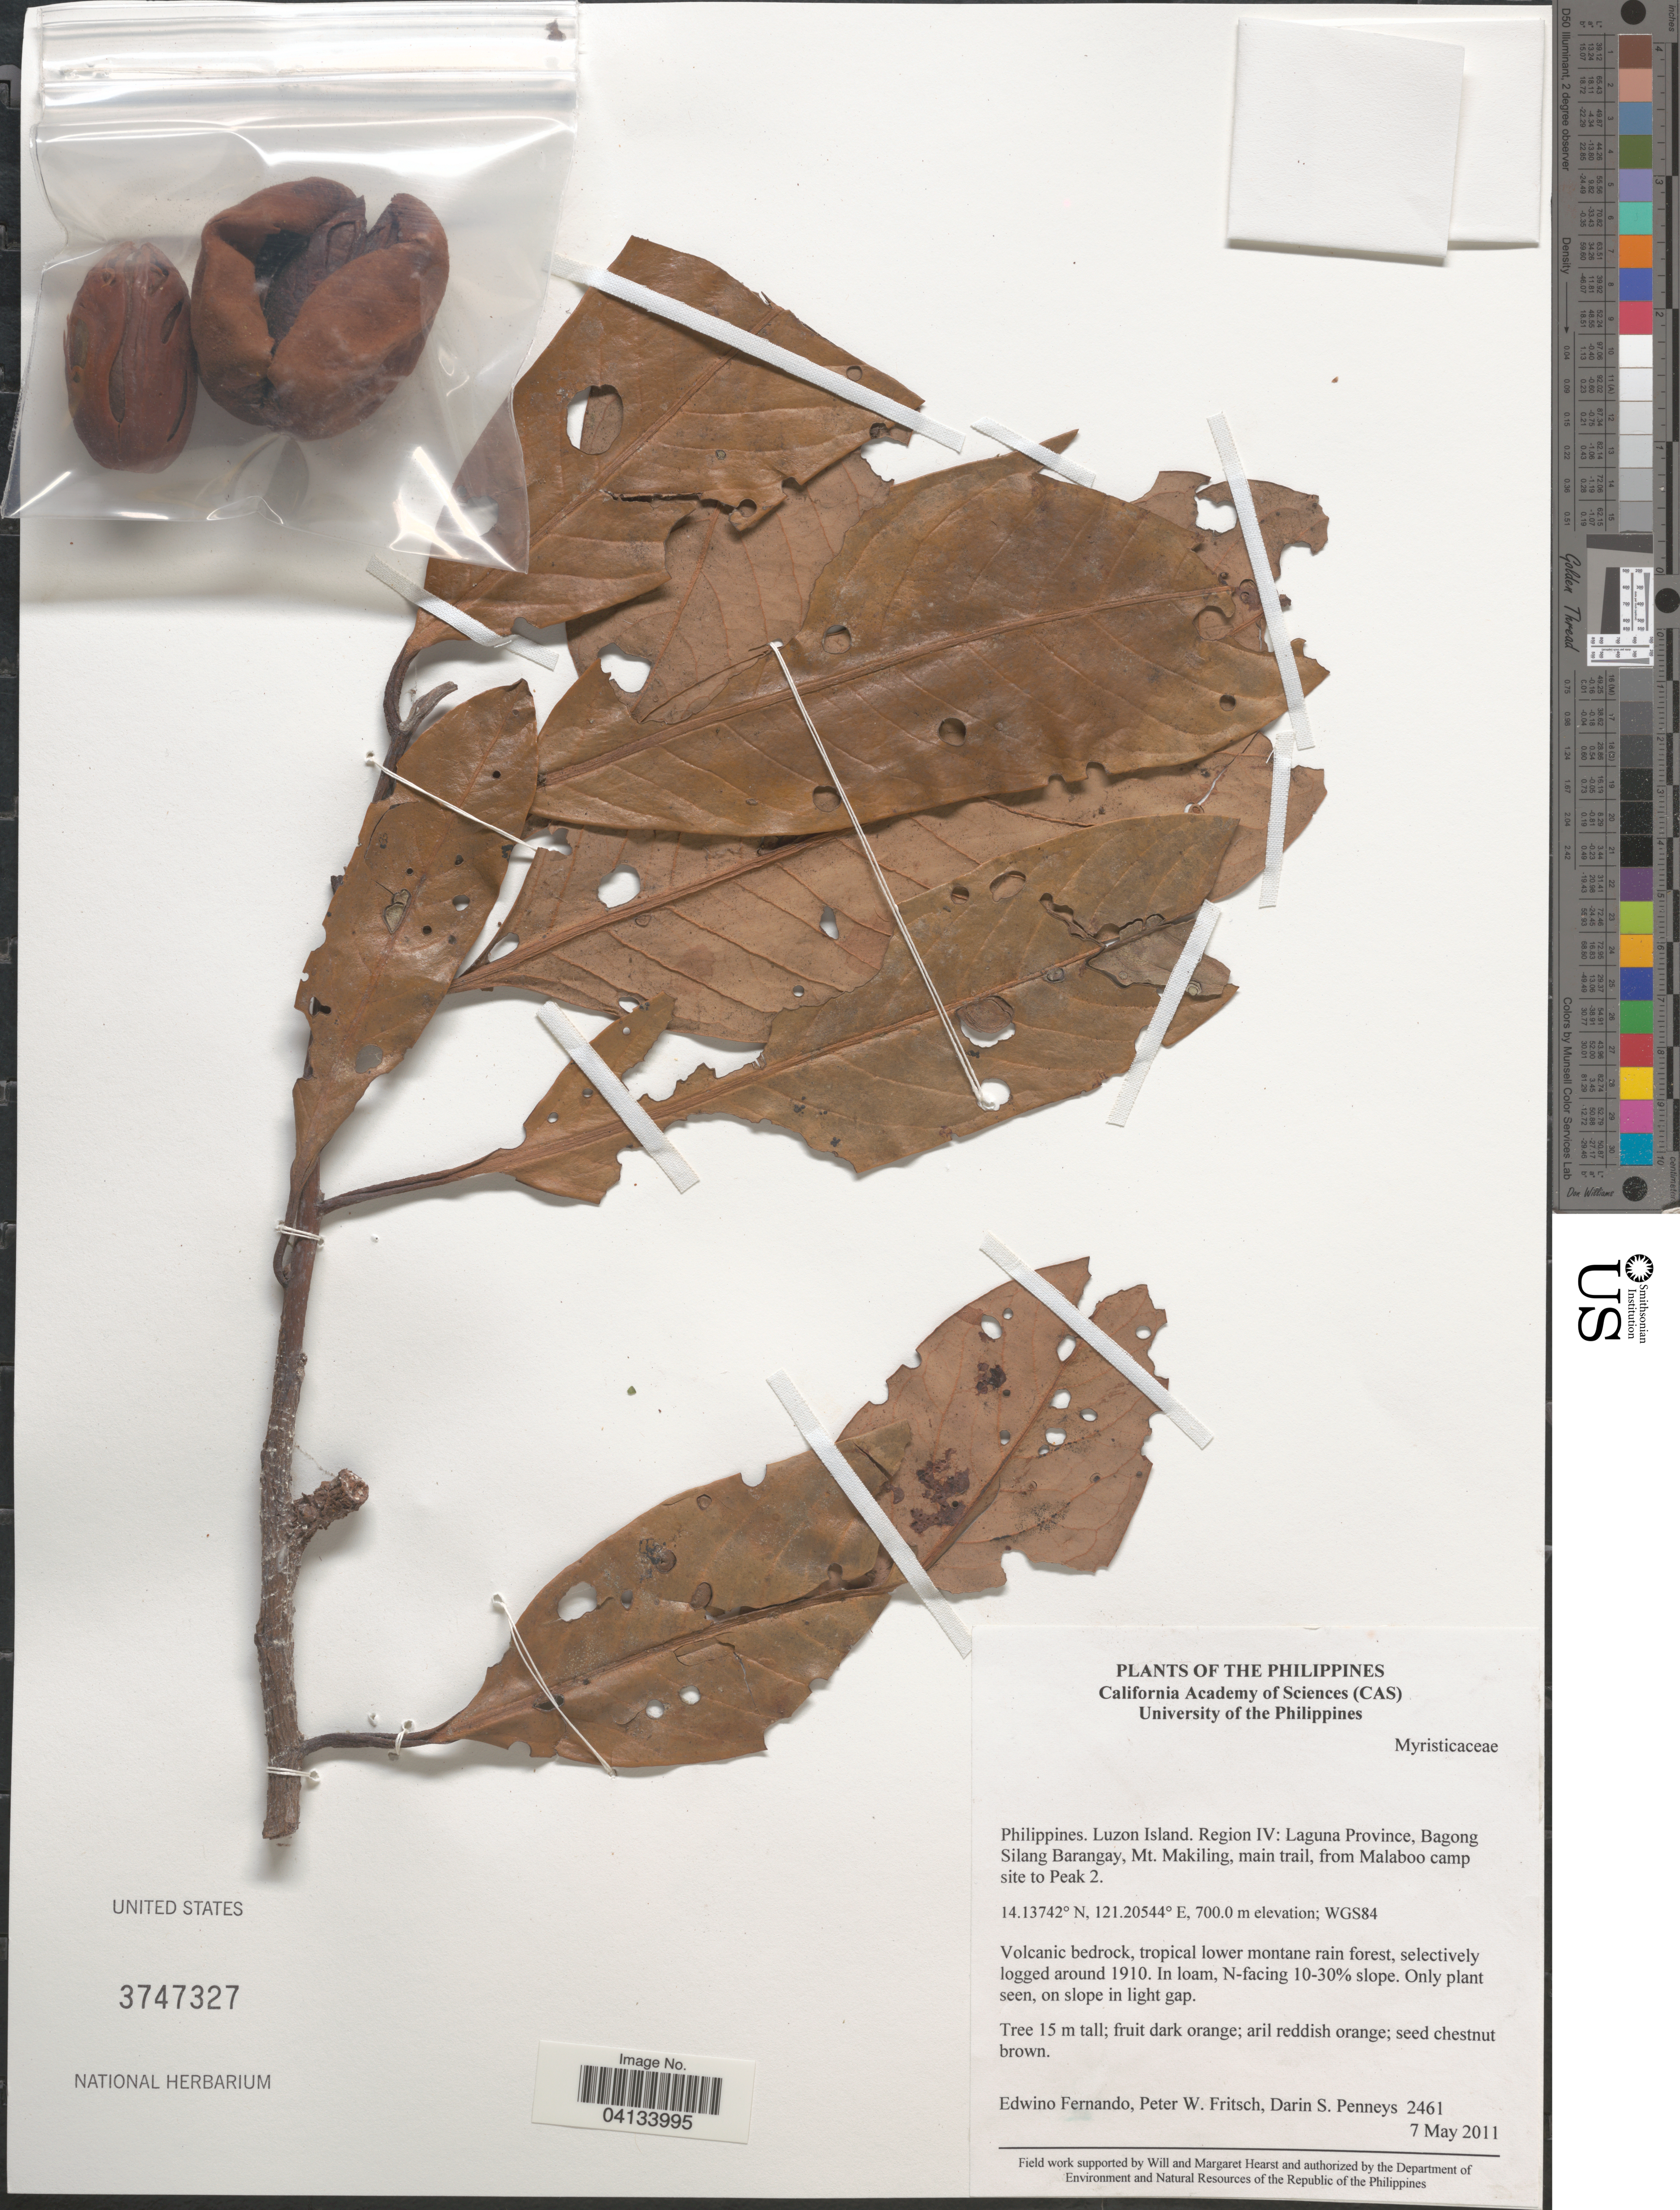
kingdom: Plantae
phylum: Tracheophyta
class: Magnoliopsida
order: Magnoliales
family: Myristicaceae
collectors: E. S. Fernando, P. W. Fritsch & D. S. Penneys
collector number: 2461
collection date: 2011-05-07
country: Philippines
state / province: Calabarzon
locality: Luzon Island. Region IV: Laguna Province, Bagong Silang Barangay, Mt. Makiling, main trail, from Malaboo camp site to Peak 2. WGS84. N-facing 10-30% slope.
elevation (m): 700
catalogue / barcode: US 3747327